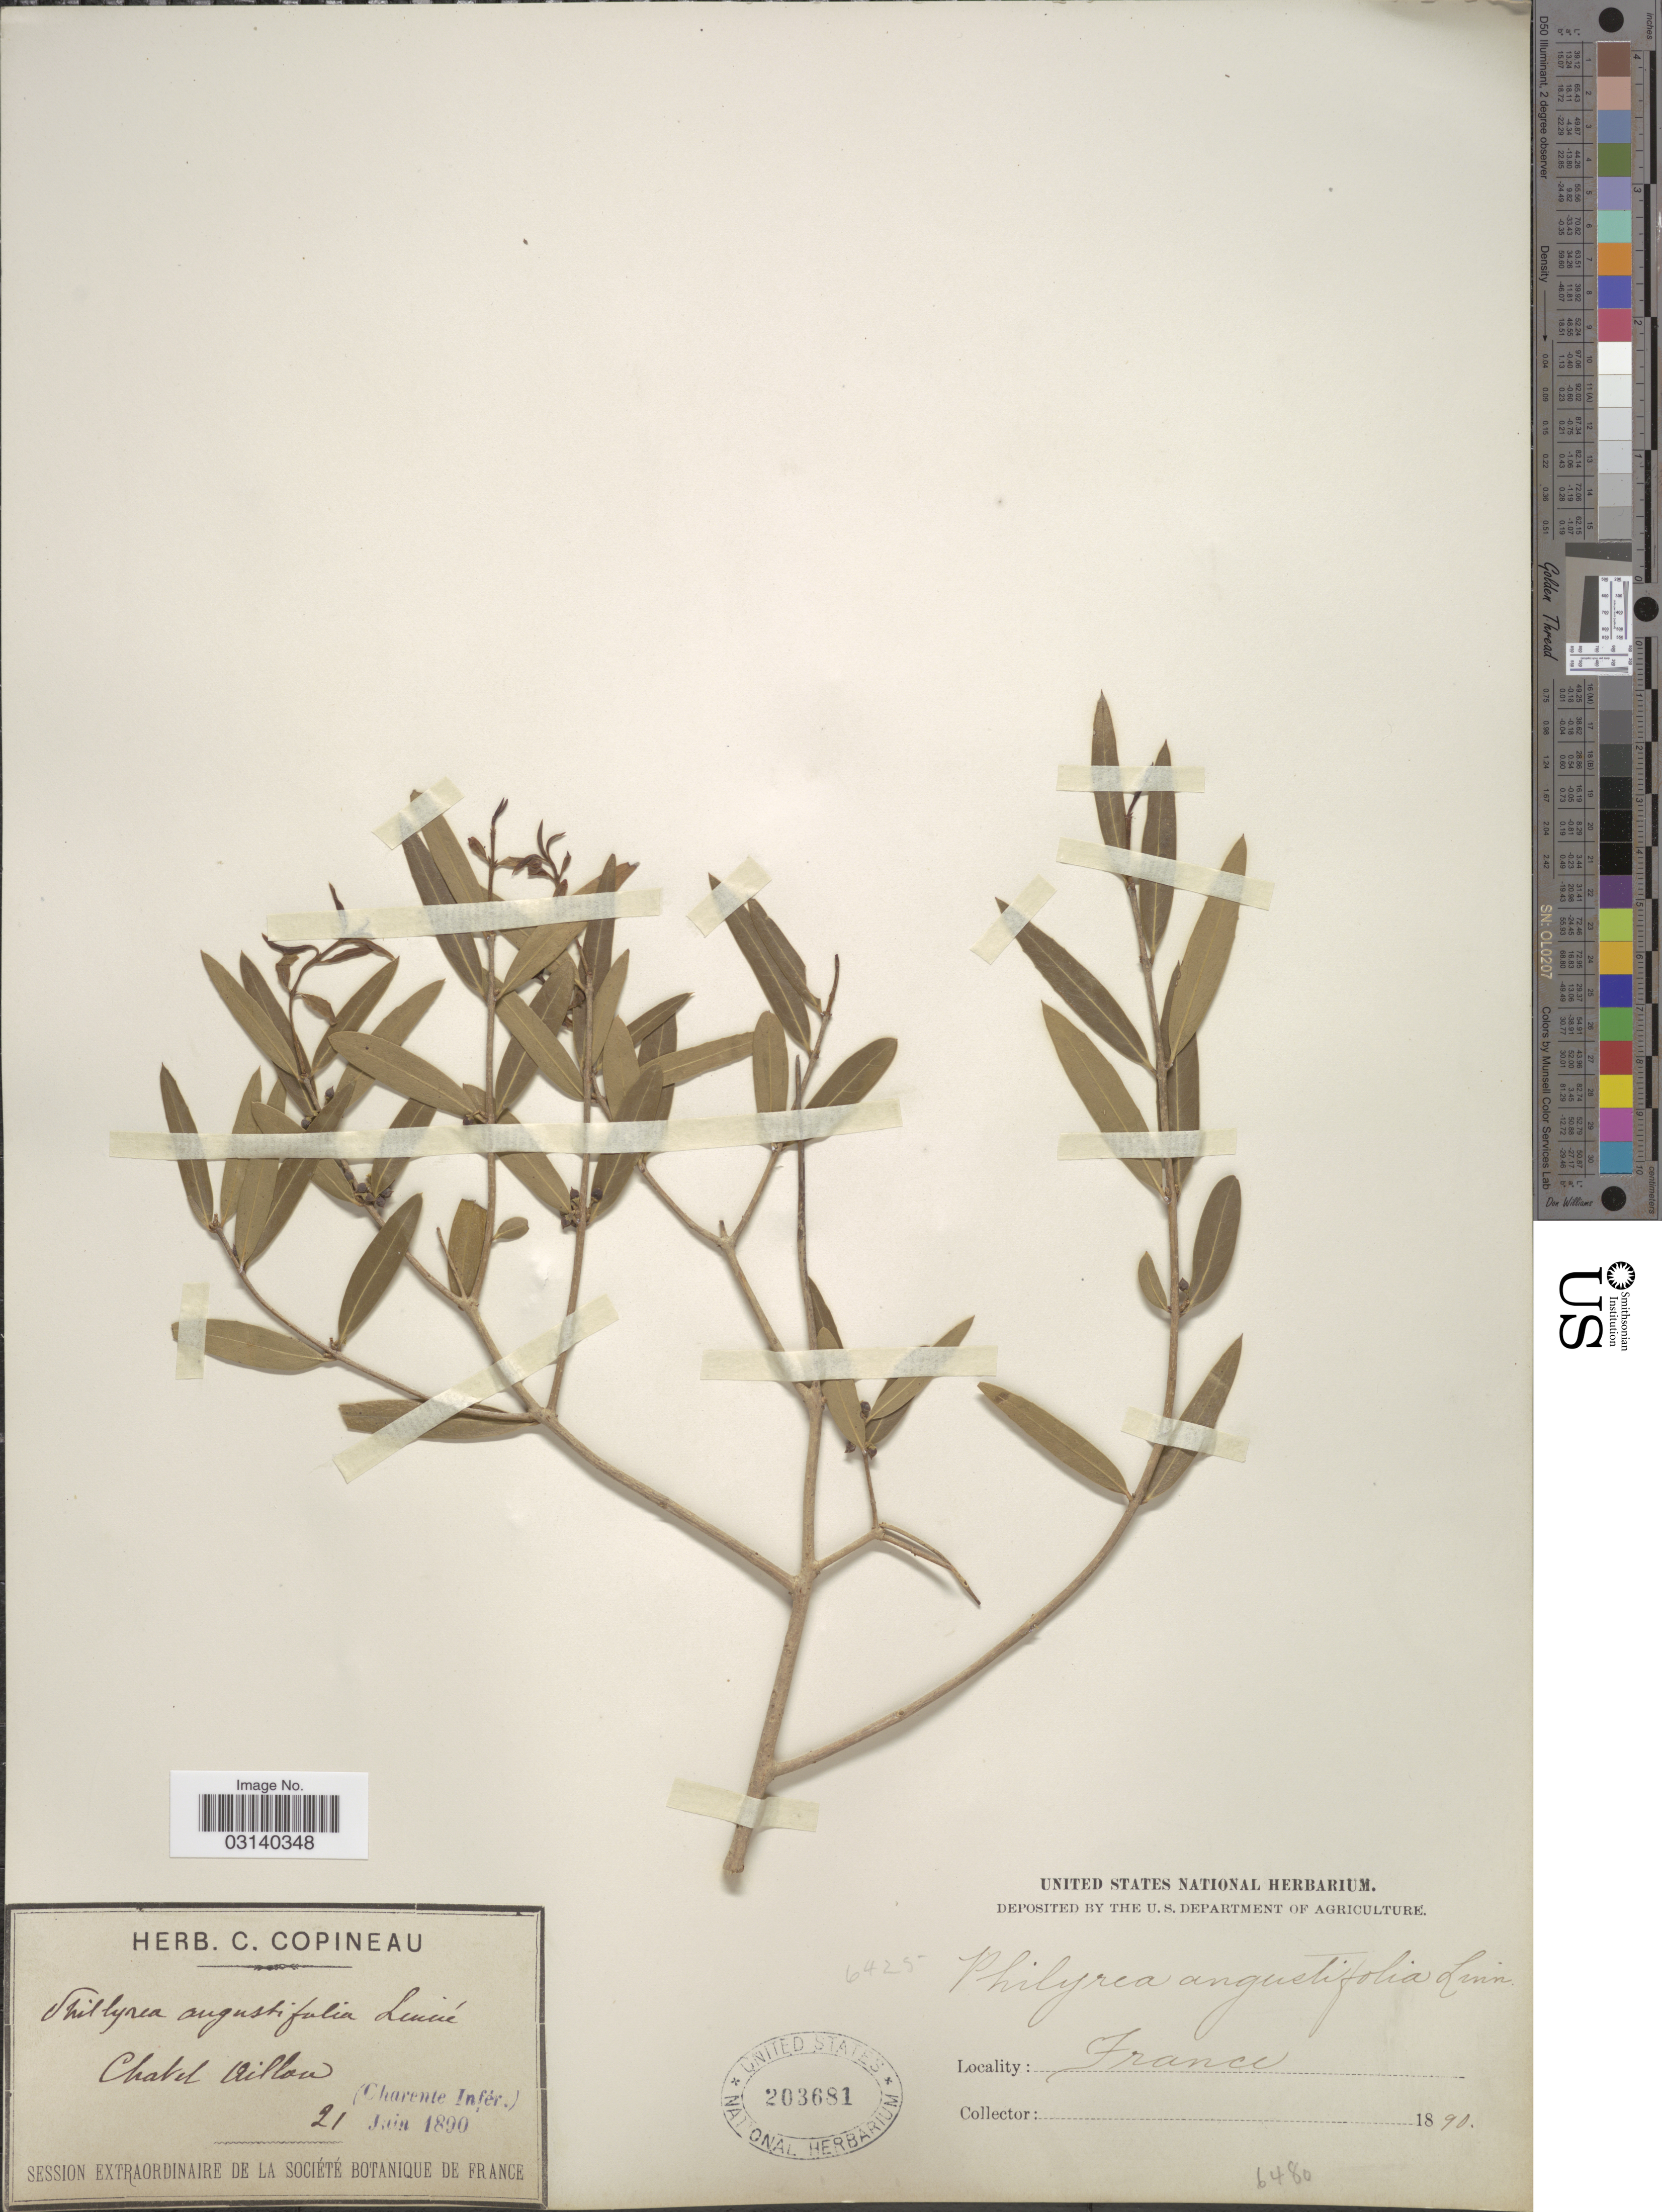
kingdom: Plantae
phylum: Tracheophyta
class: Magnoliopsida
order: Lamiales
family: Oleaceae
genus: Phillyrea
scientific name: Phillyrea angustifolia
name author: L.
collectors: ex herb. C. Copineau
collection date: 1890-06-21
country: France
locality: Chatel Aillon.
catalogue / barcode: US 203681